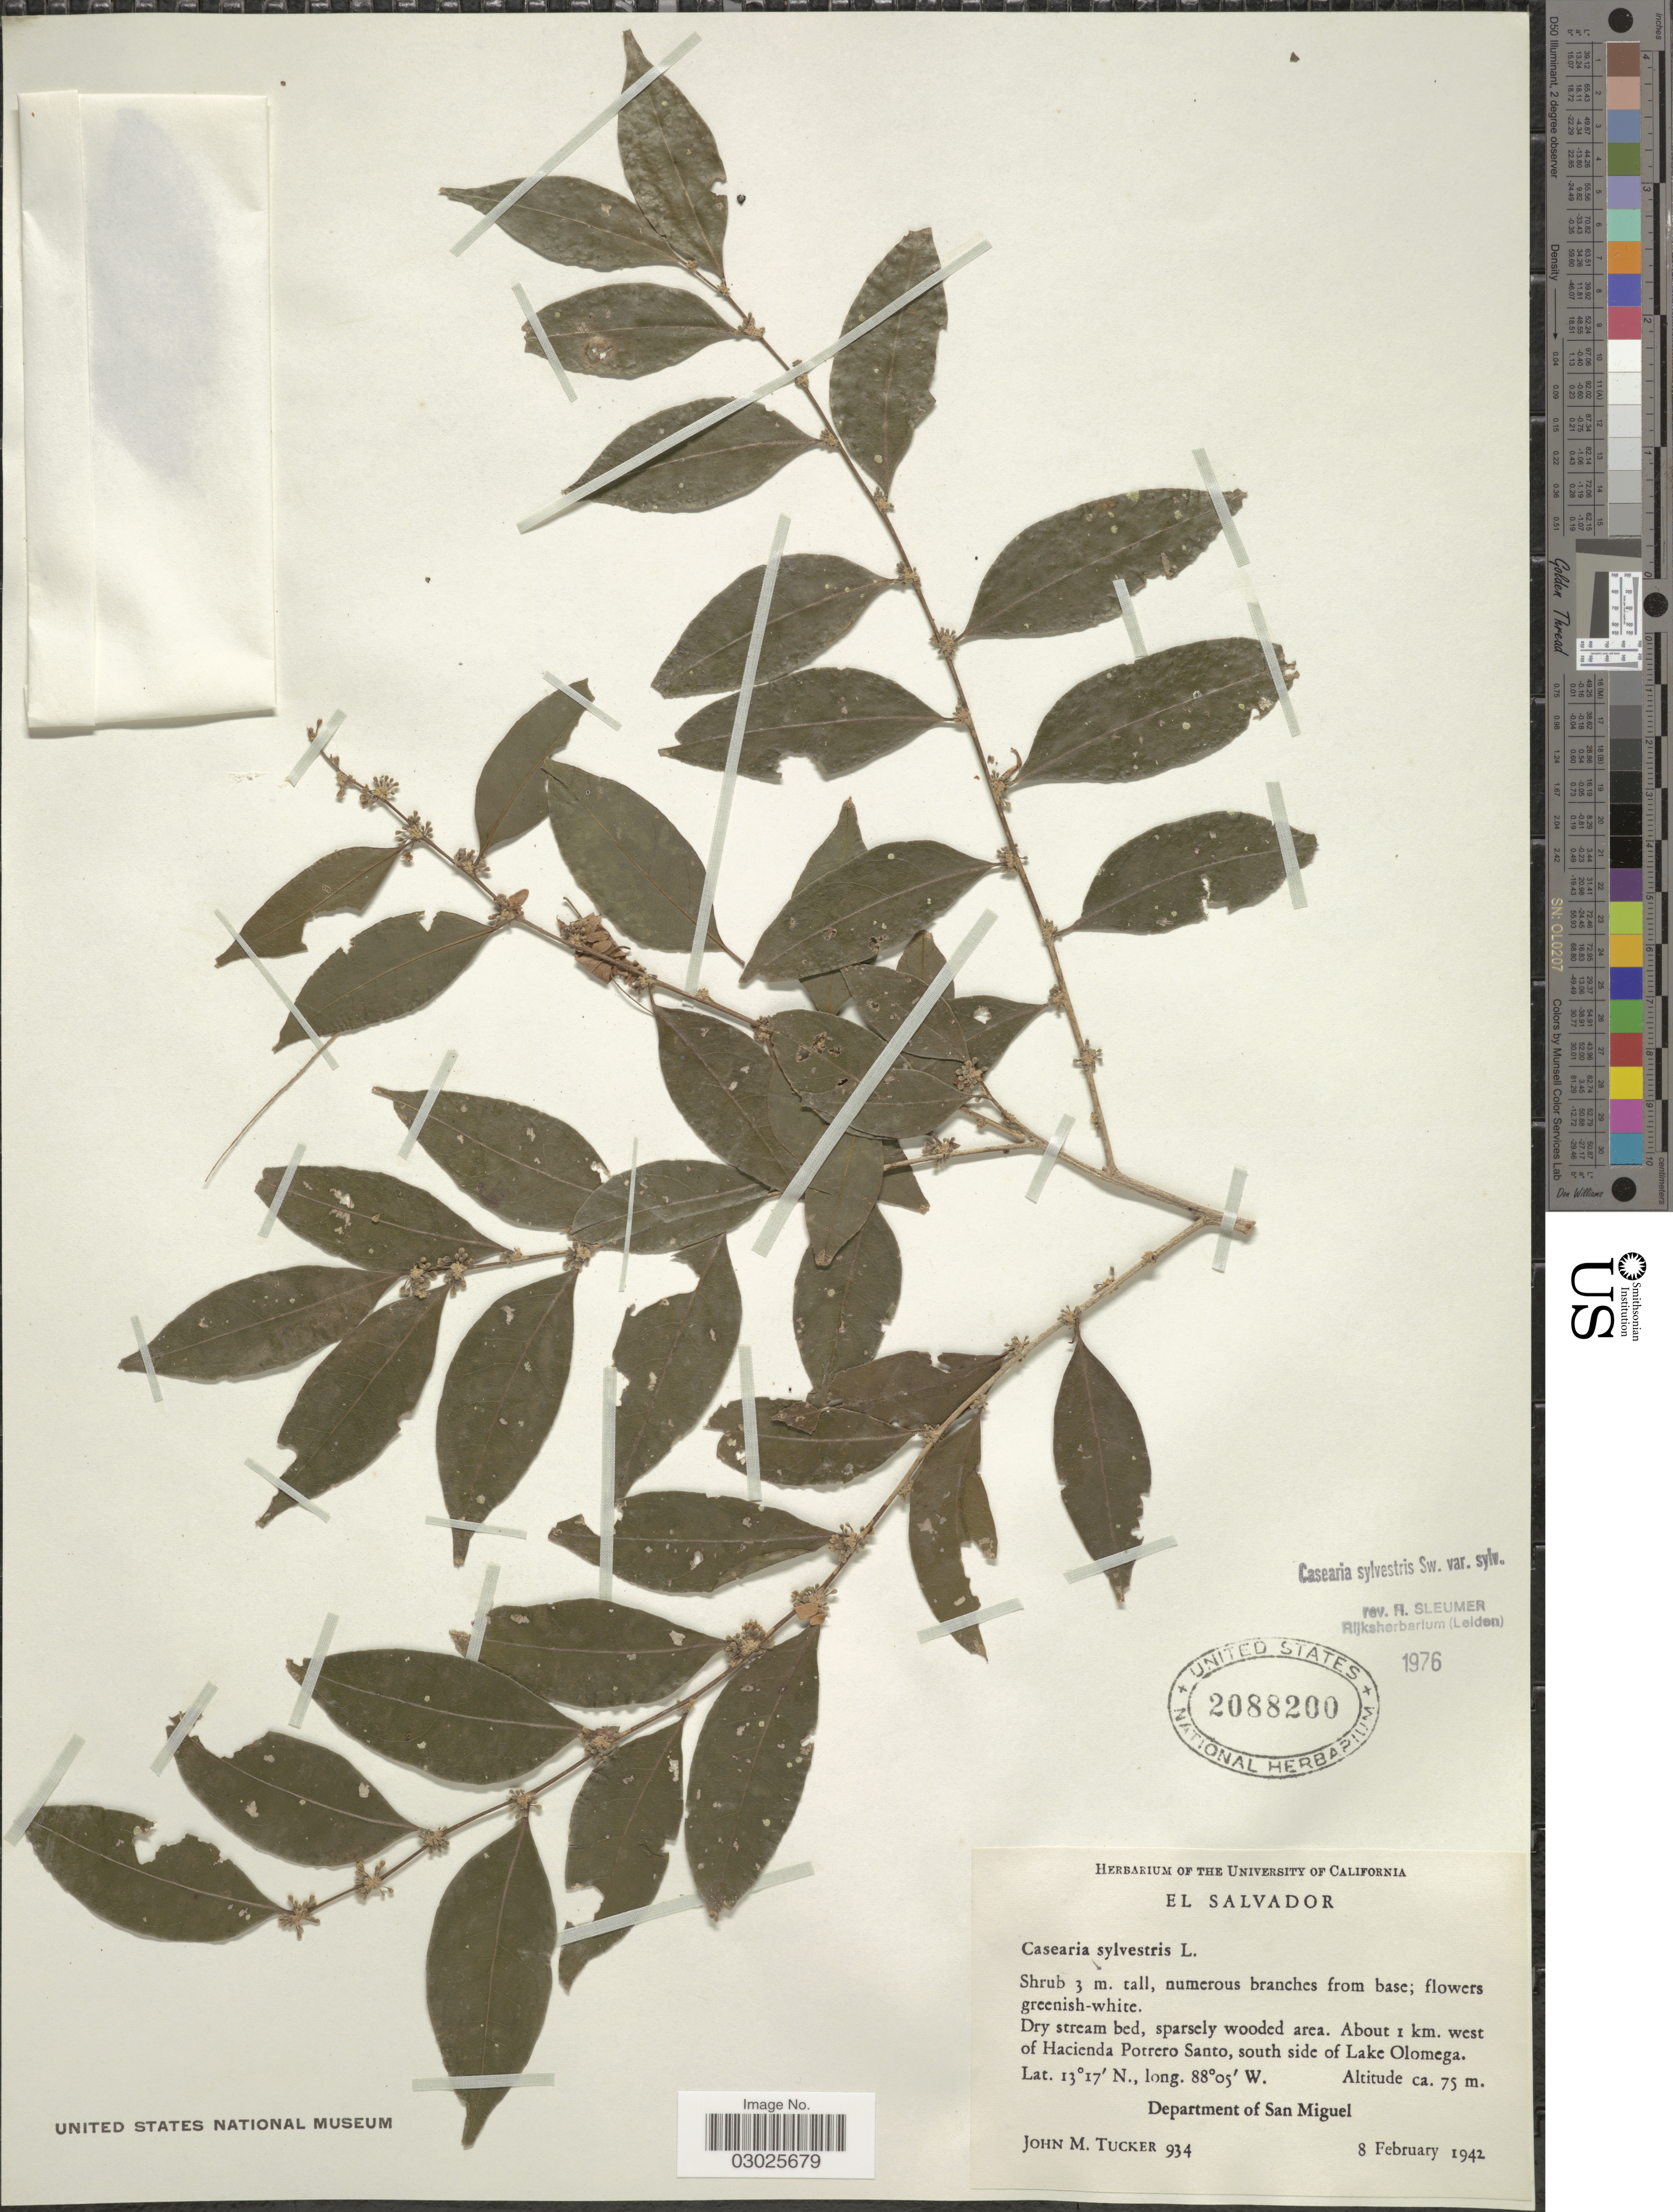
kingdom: Plantae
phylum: Tracheophyta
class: Magnoliopsida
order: Malpighiales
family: Salicaceae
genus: Casearia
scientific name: Casearia sylvestris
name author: Sw.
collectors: J. M. Tucker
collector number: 934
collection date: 1942-02-08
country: El Salvador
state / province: San Miguel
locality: About 1 km. west of Hacienda Potrero Santo, south side of Lake Olomega. Department of San Miguel.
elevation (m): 75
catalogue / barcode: US 2088200